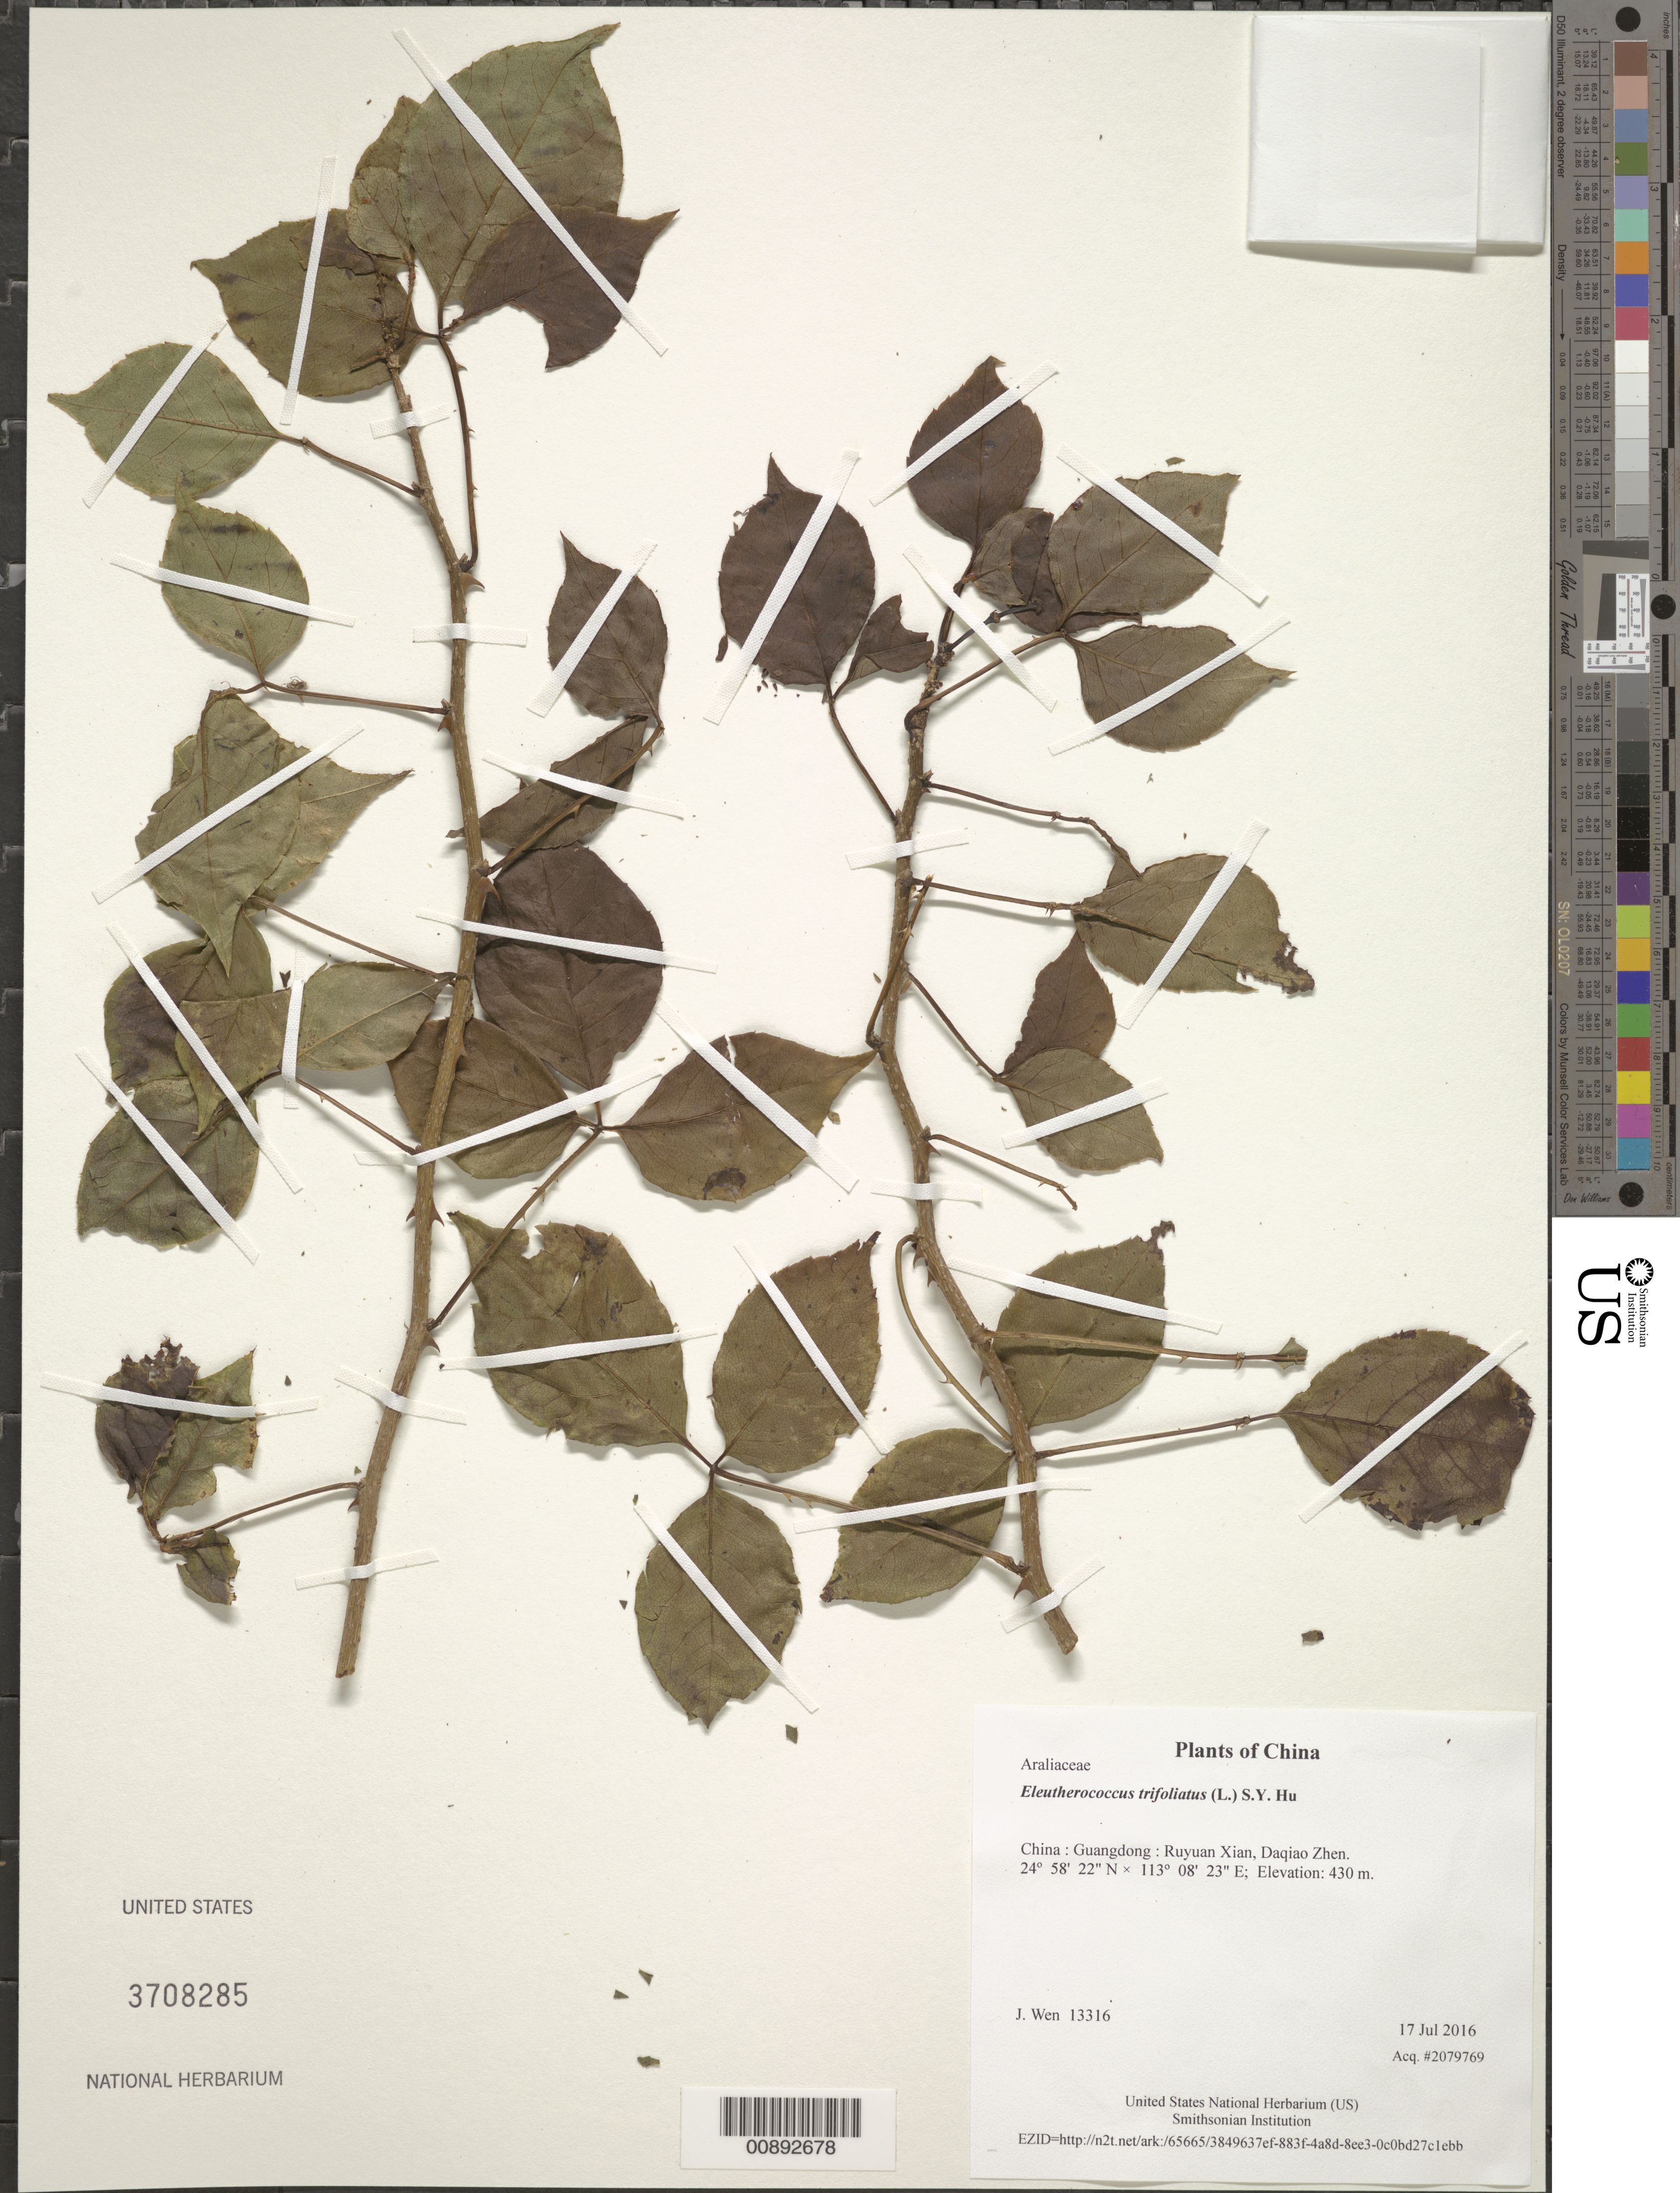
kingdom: Plantae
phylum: Tracheophyta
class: Magnoliopsida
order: Apiales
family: Araliaceae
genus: Eleutherococcus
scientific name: Eleutherococcus trifoliatus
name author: (L.) S.Y. Hu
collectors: J. Wen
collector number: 13316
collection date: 2016-07-17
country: China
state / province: Guangdong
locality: Ruyuan Xian, Daqiao Zhen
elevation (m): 430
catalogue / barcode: US 3708285